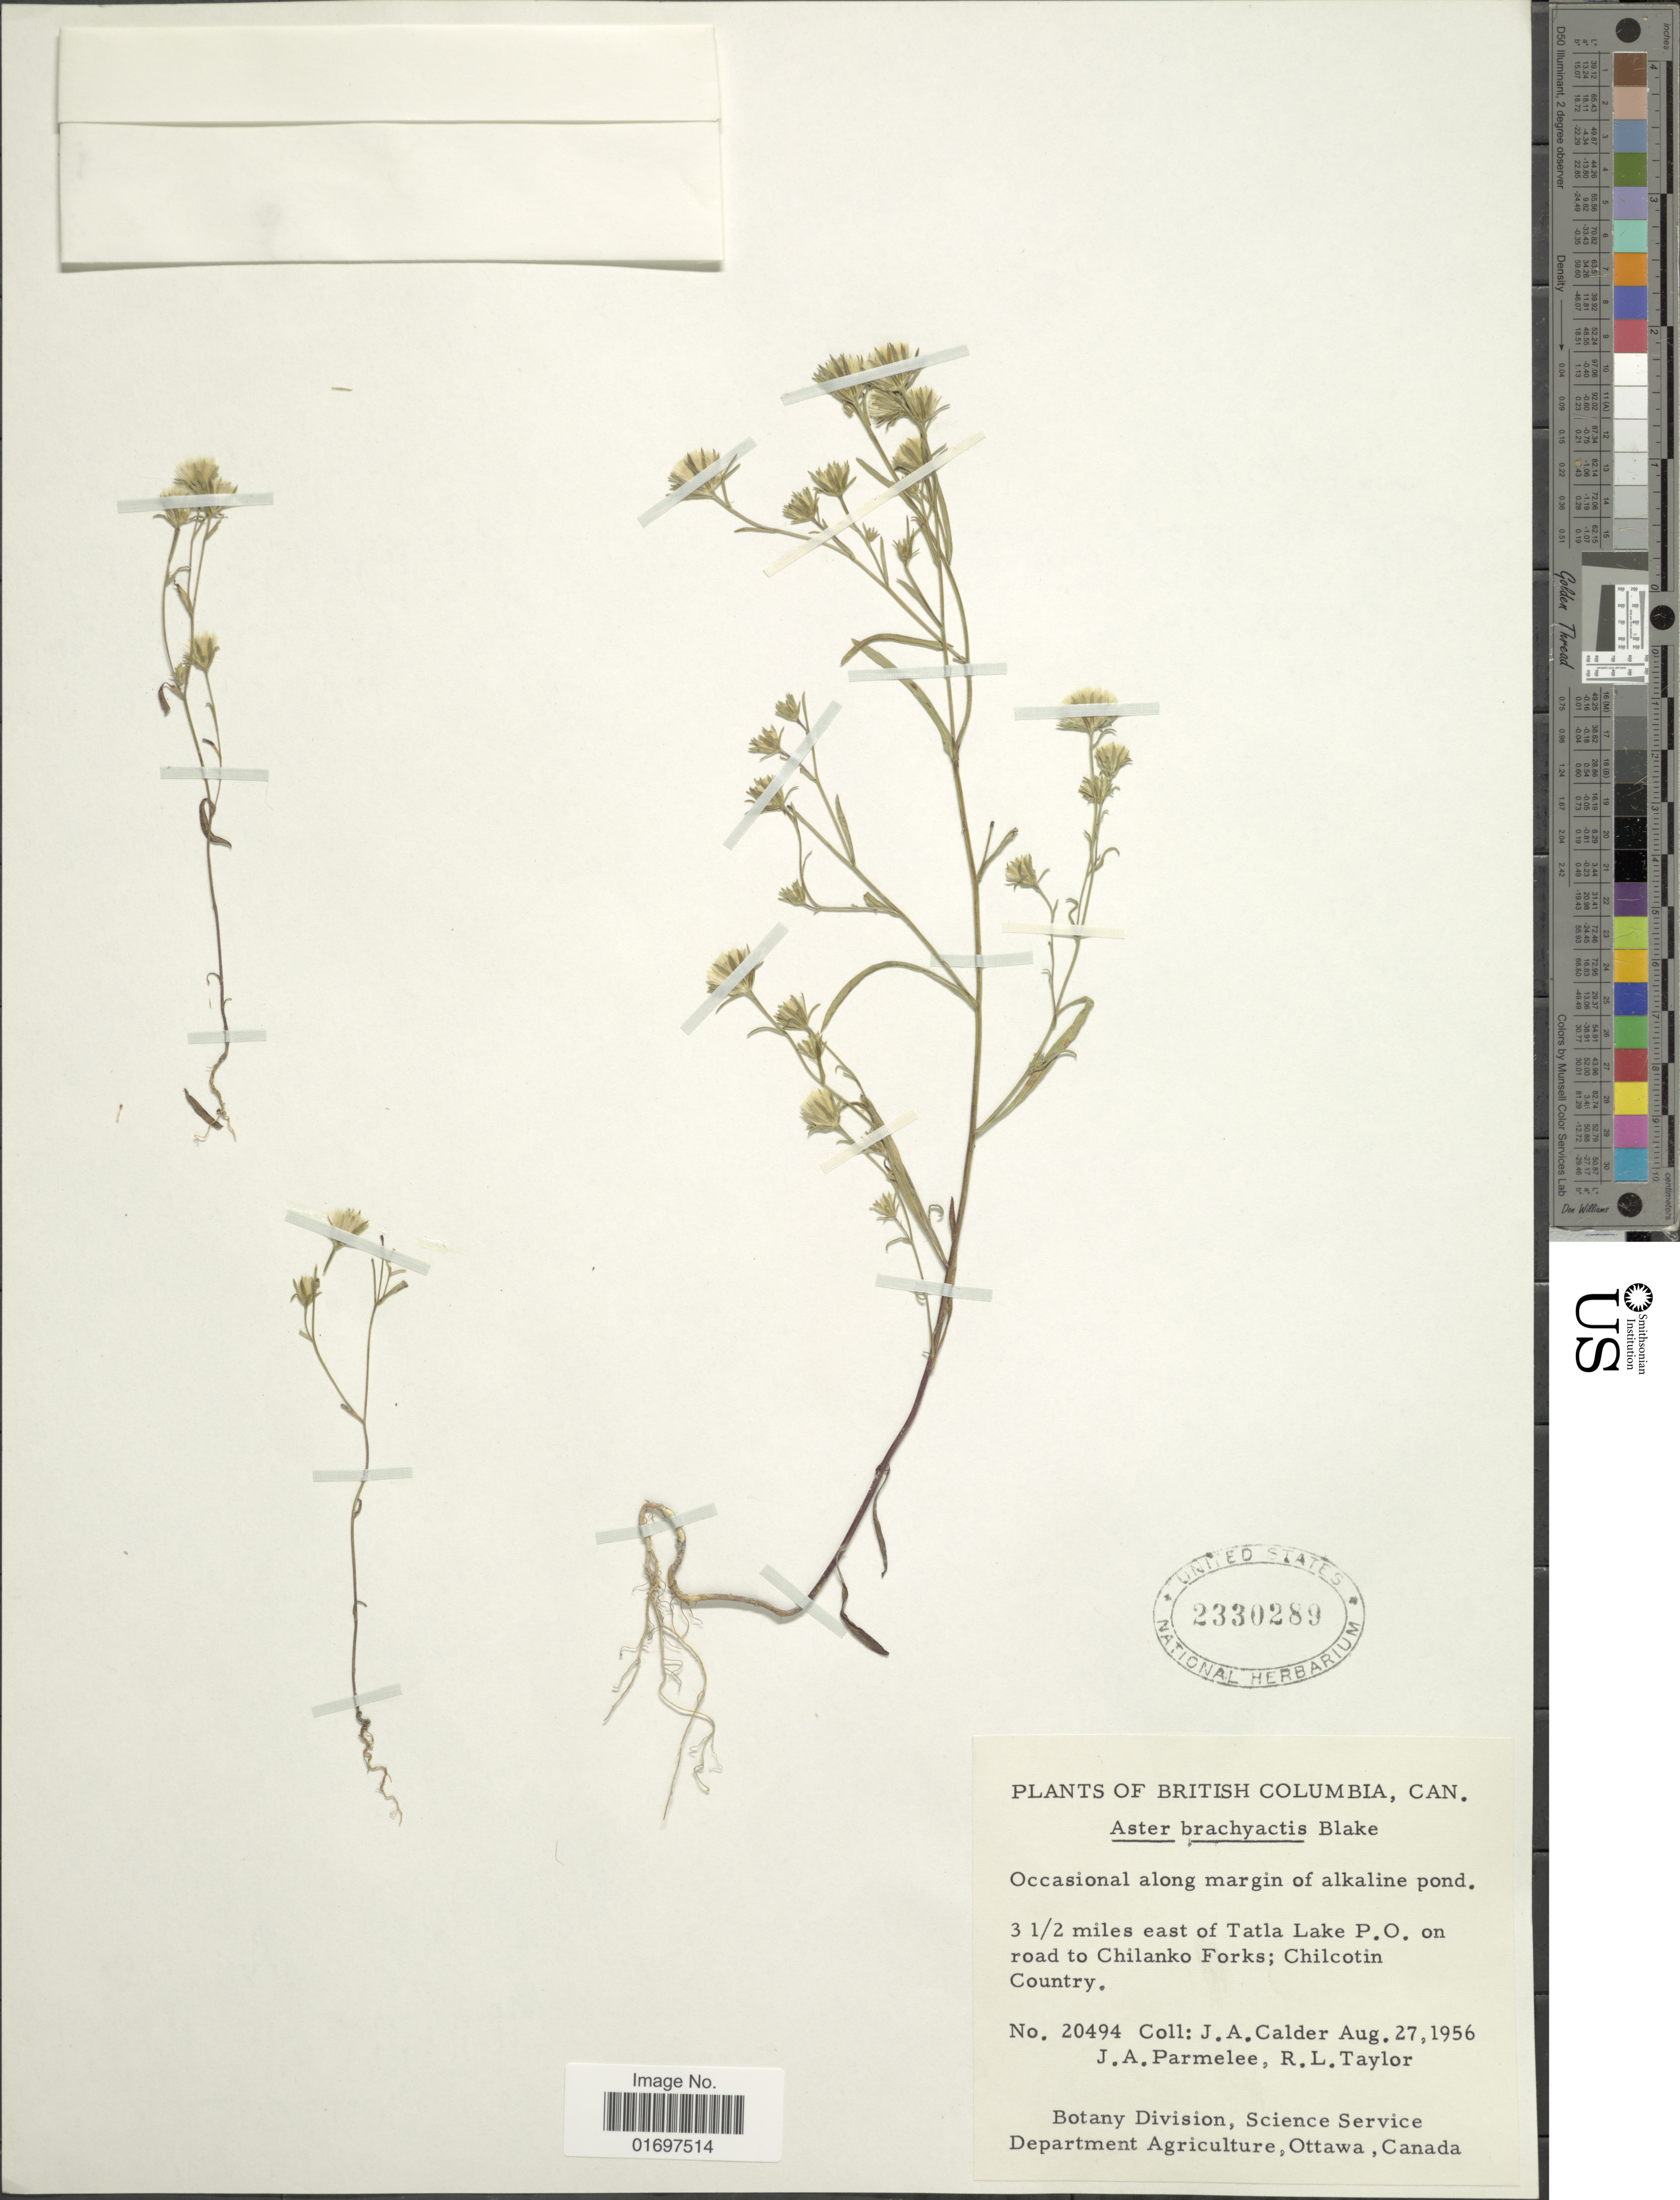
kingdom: Plantae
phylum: Tracheophyta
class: Magnoliopsida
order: Asterales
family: Asteraceae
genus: Symphyotrichum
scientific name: Symphyotrichum ciliatum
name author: (Ledeb.) G.L. Nesom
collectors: J. A. Calder, J. A. Parmelee & R. Taylor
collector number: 20494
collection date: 1956-08-27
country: Canada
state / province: British Columbia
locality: British Columbia, Can. 3 1/2 miles east of Tatla Lake P.O. on road to Chilanko Forks; Chilcotin Country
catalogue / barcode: US 2330289